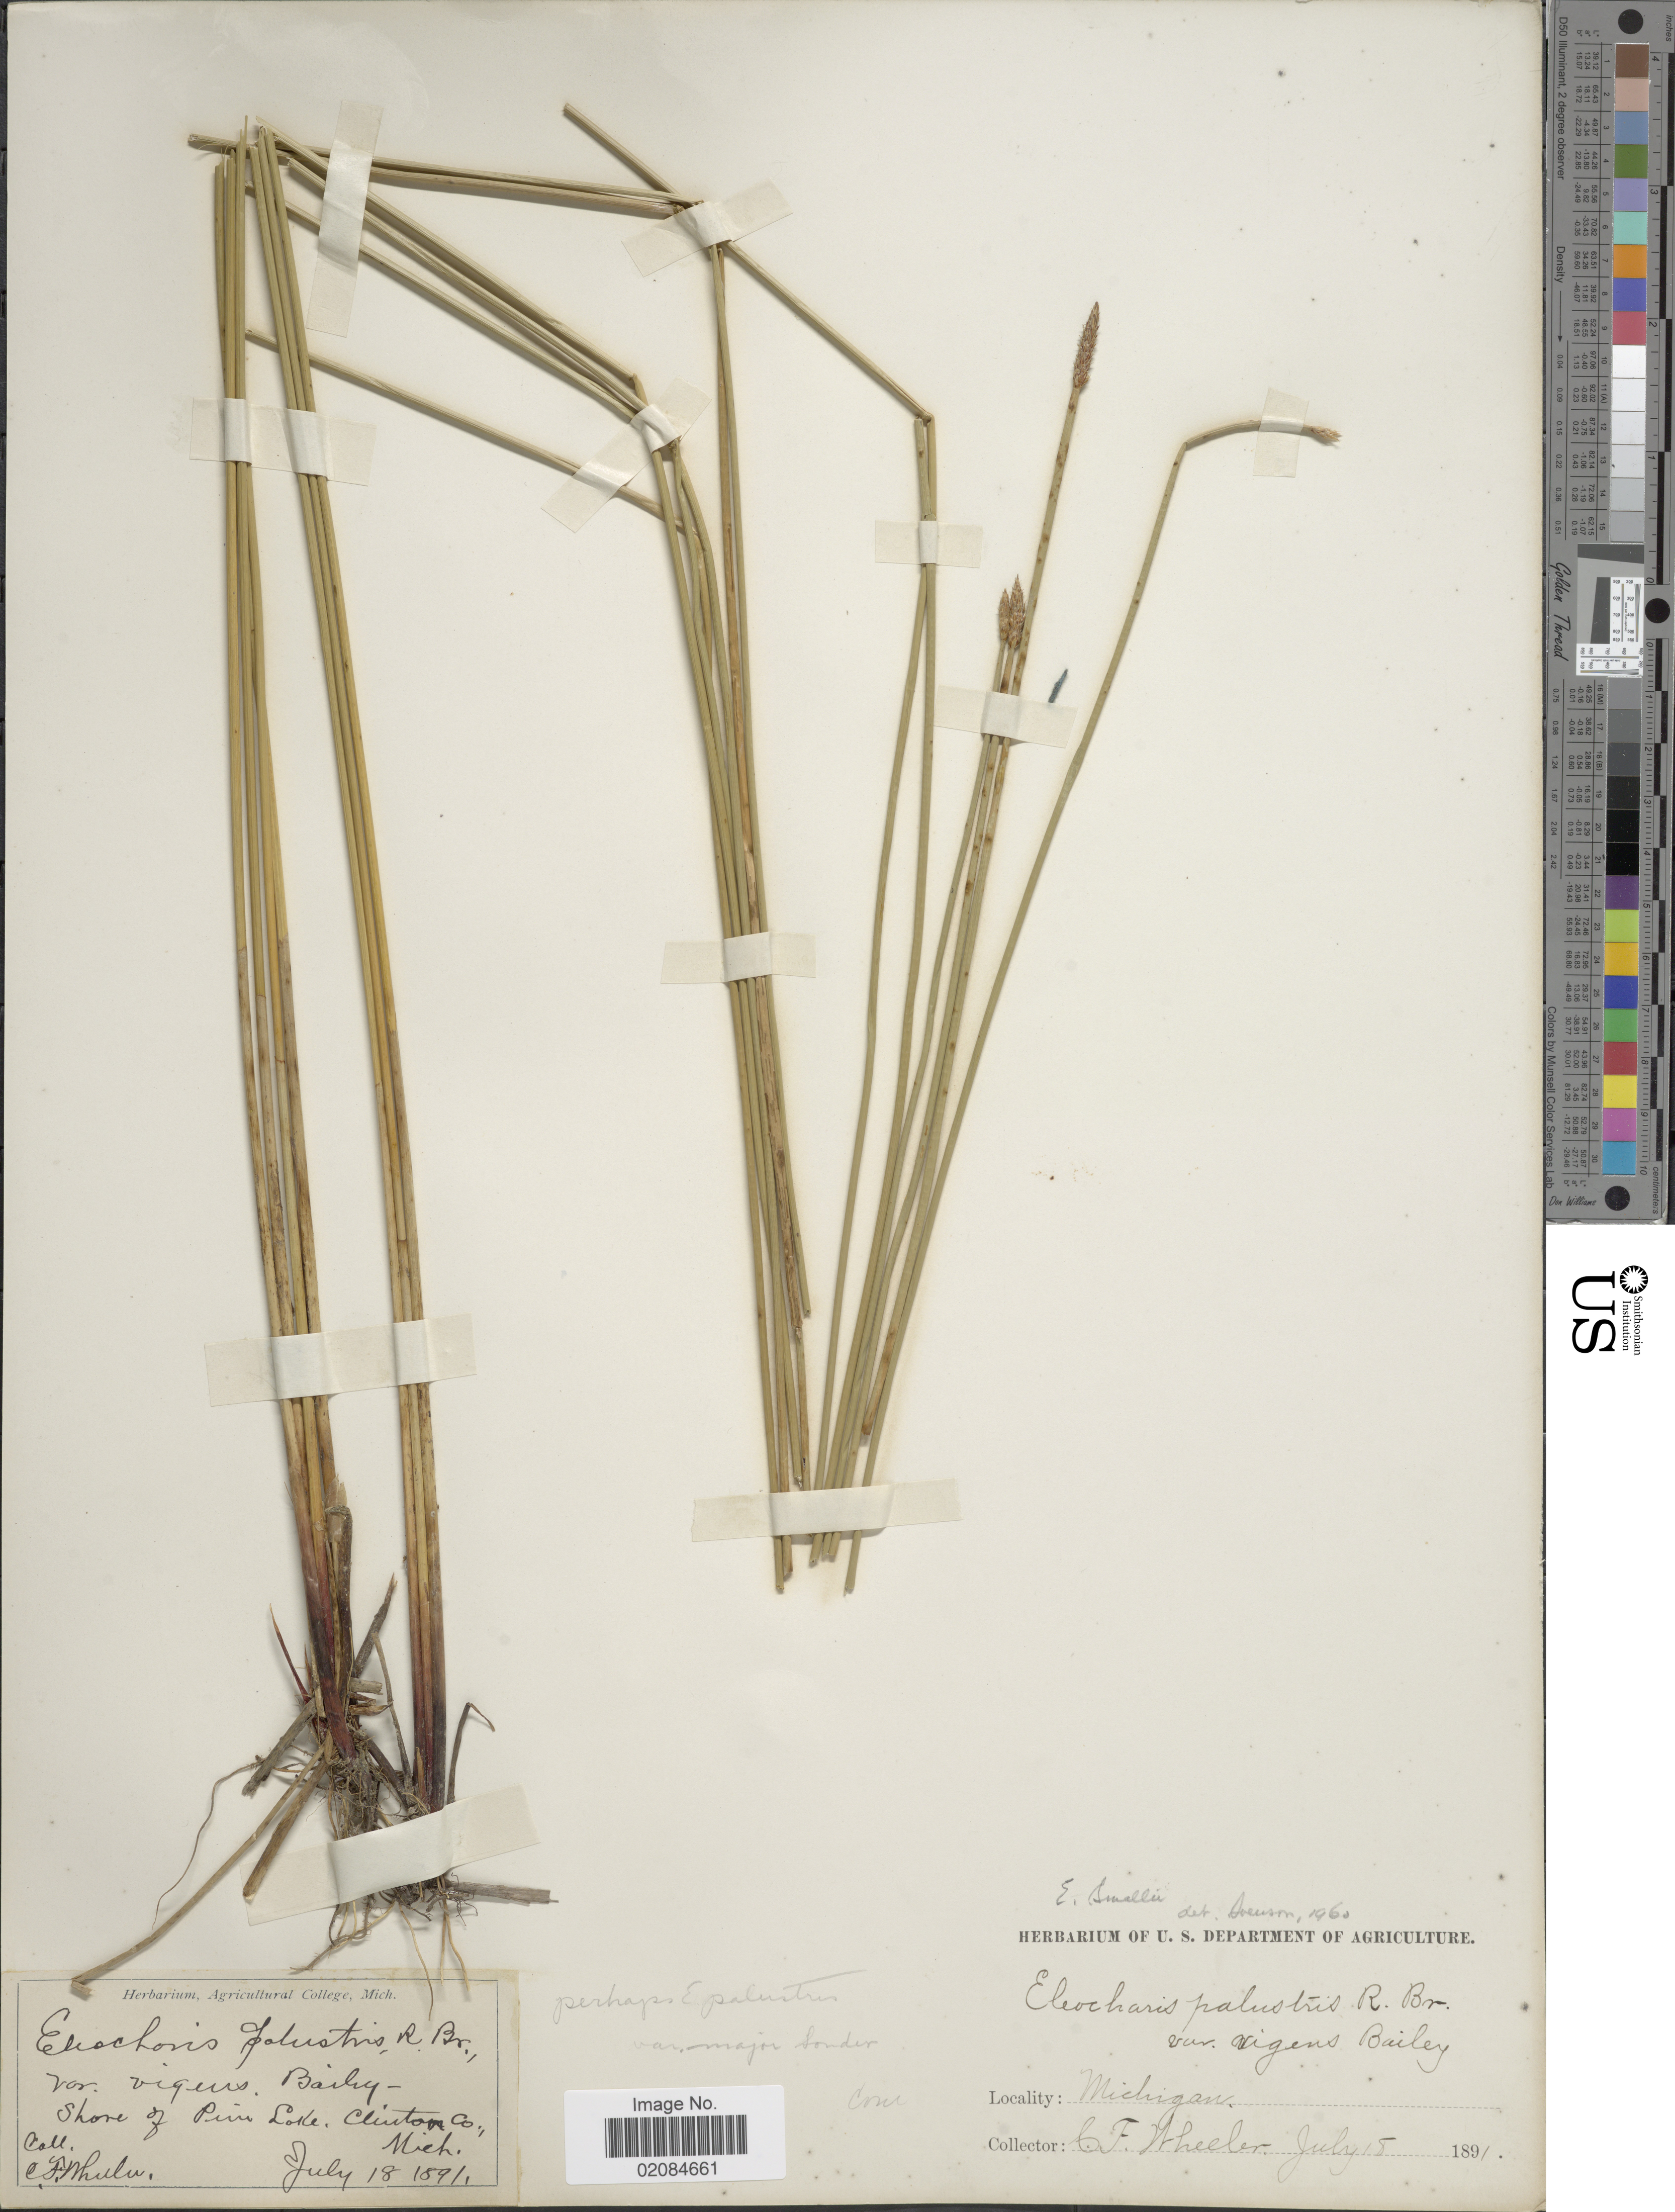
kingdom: Plantae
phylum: Tracheophyta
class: Liliopsida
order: Poales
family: Cyperaceae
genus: Eleocharis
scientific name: Eleocharis palustris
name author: (L.) Roem. & Schult.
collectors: C. Wheeler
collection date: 1891-07-18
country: United States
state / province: Michigan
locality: Shore of Pine Lake. Clinton Co.